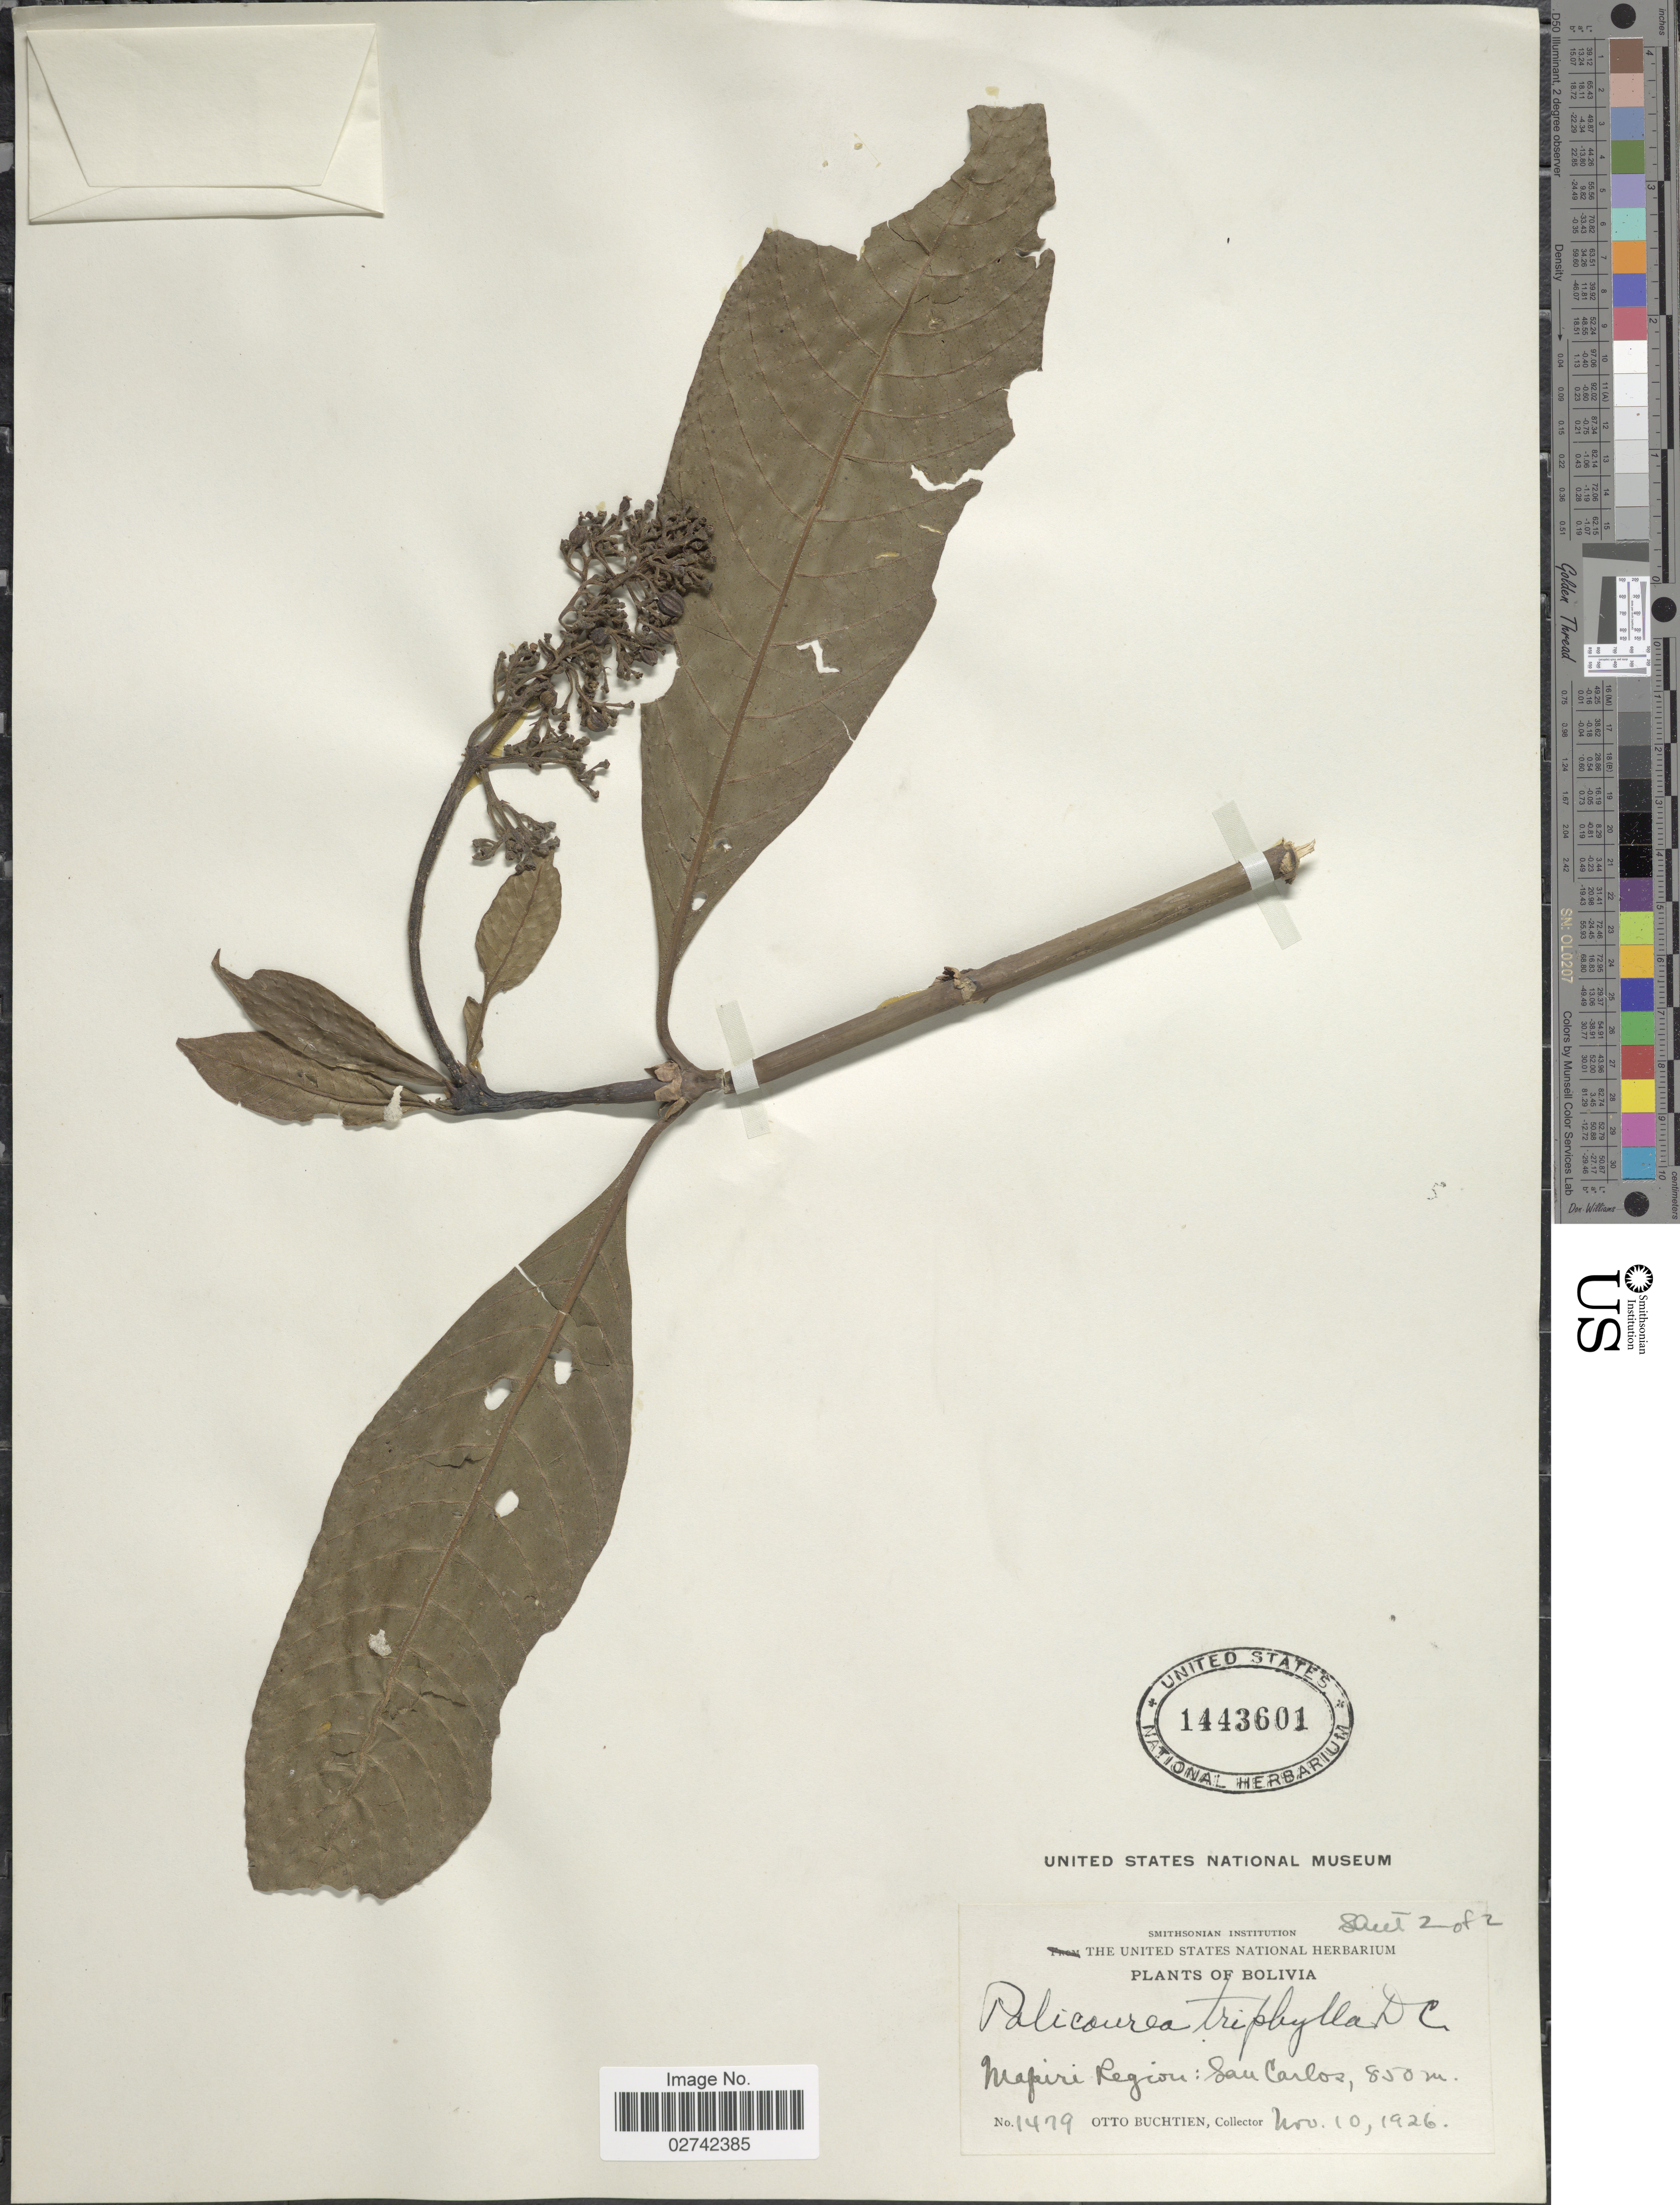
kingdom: Plantae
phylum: Tracheophyta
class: Magnoliopsida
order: Gentianales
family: Rubiaceae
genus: Palicourea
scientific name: Palicourea triphylla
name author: DC.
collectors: O. Buchtien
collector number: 1479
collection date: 1926-11-10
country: Bolivia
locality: Mapiri Region: San Carlos.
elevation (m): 850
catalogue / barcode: US 1443601